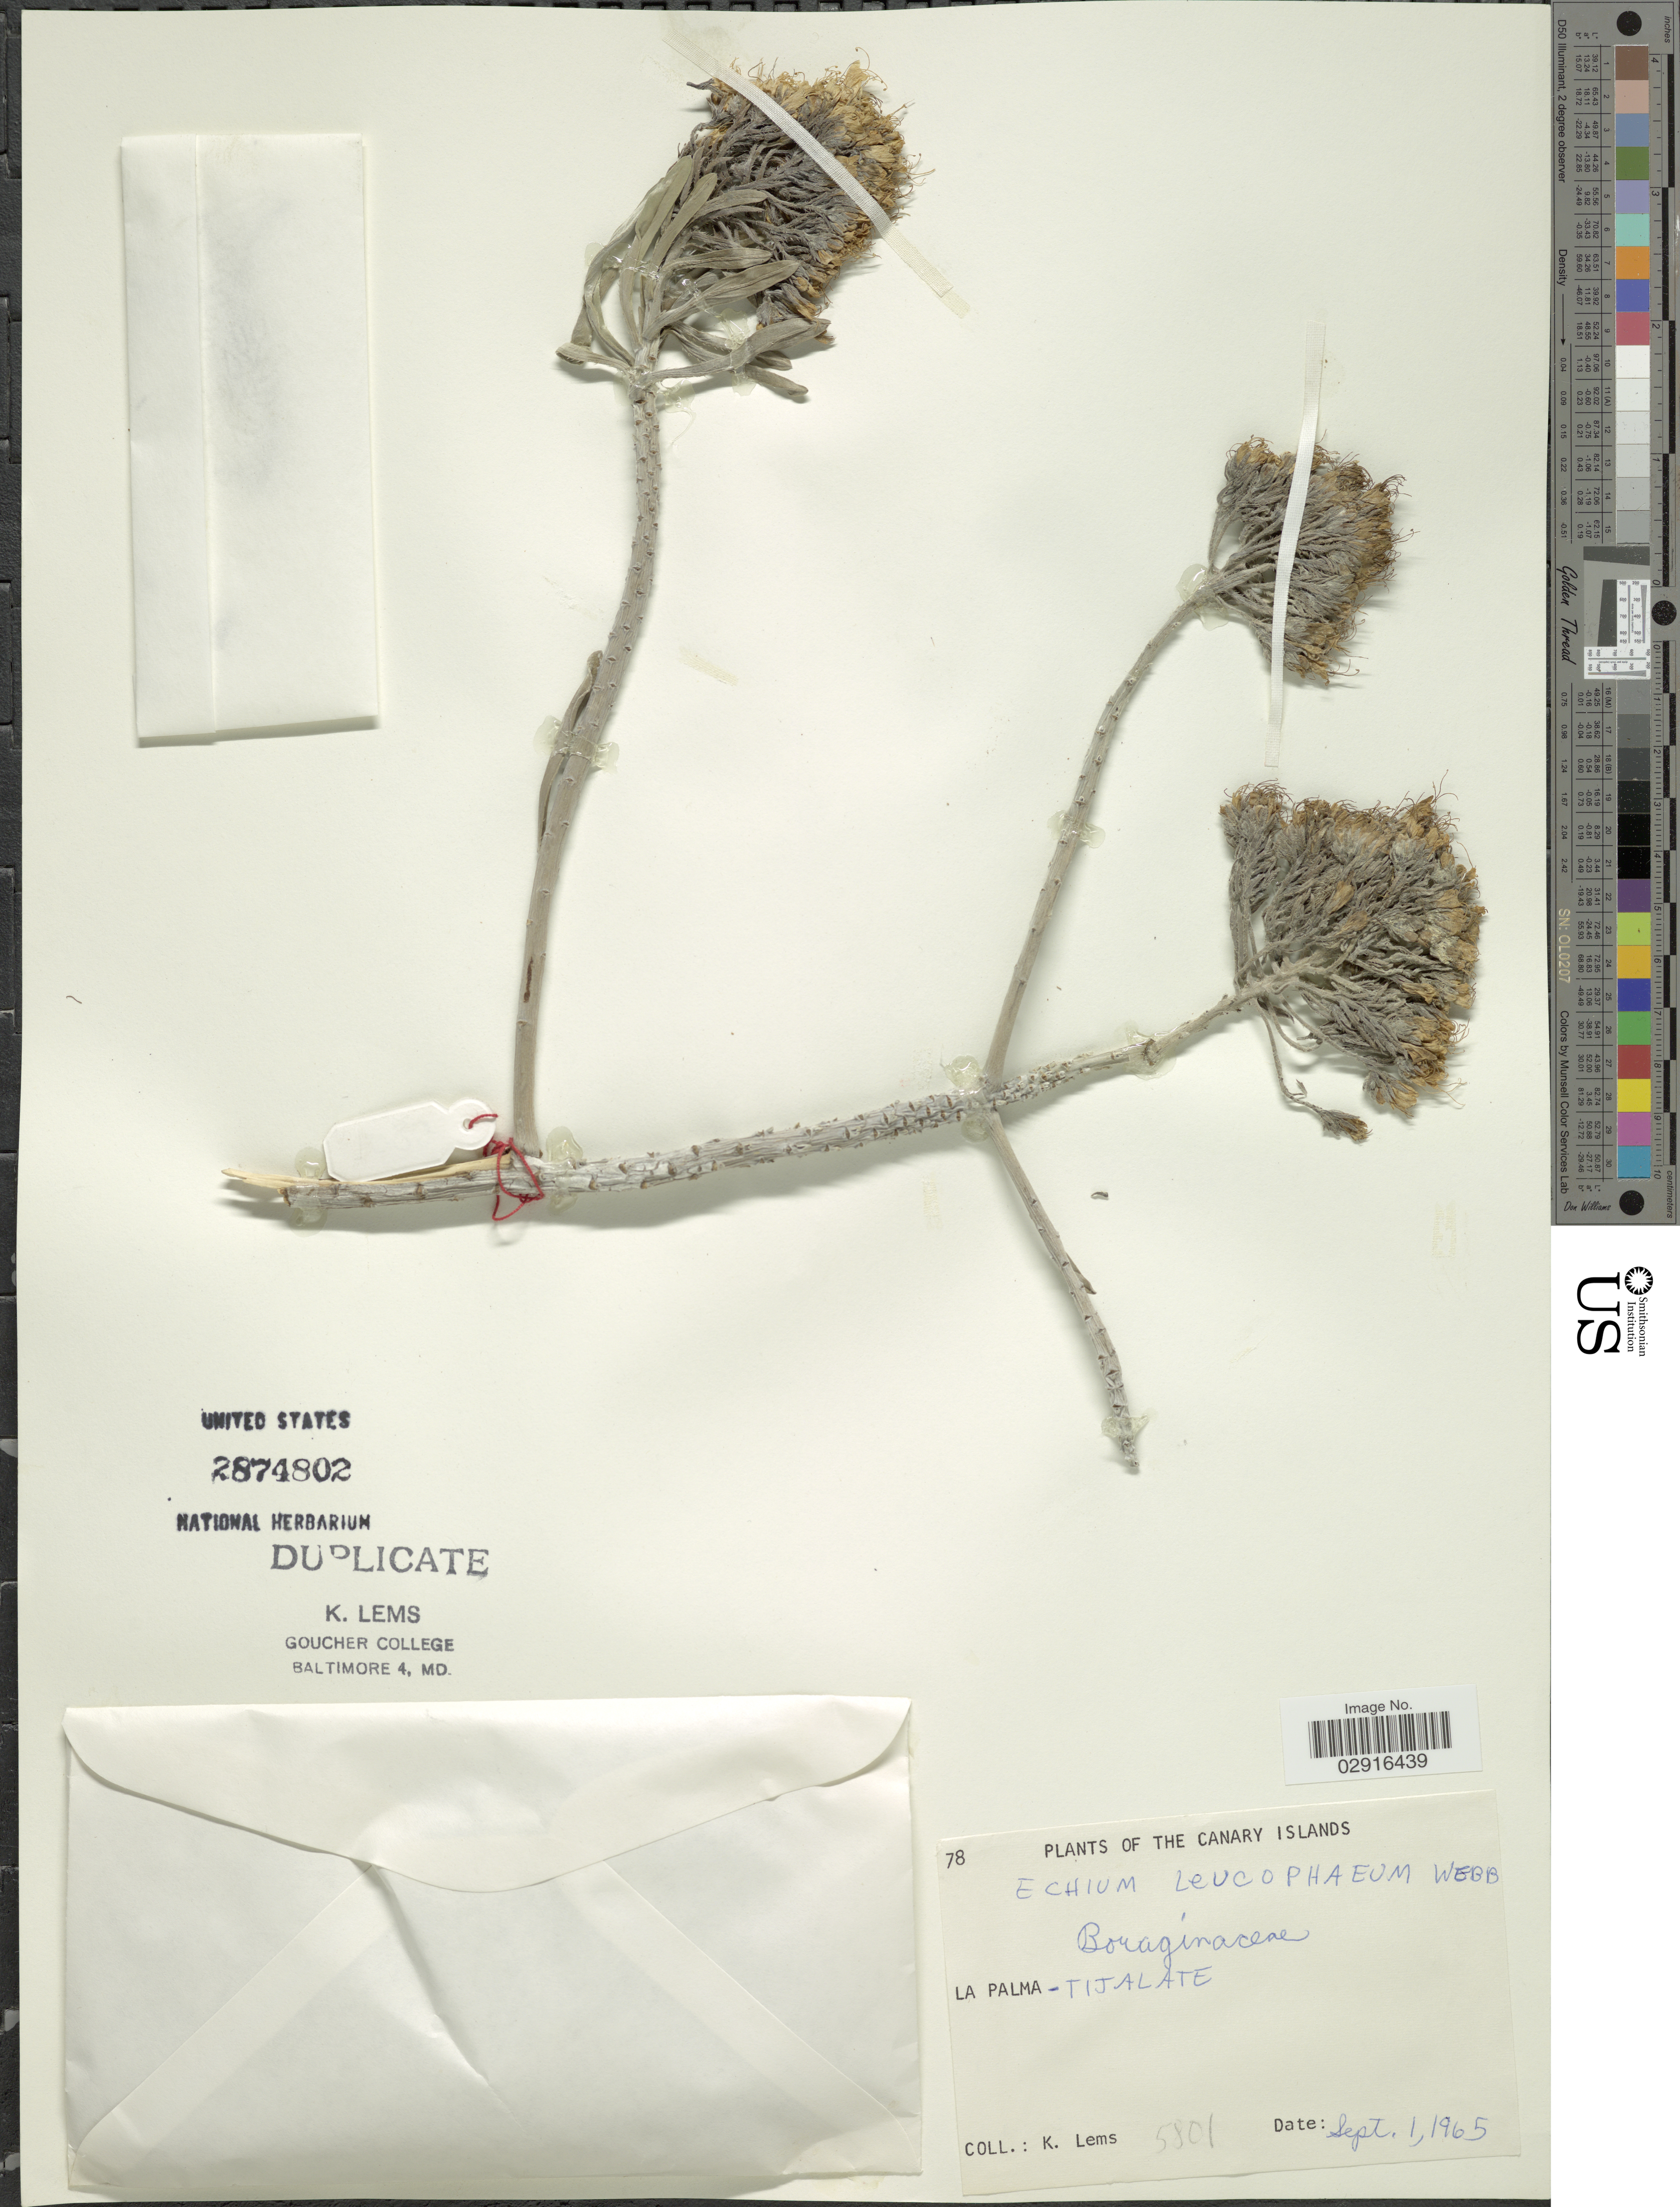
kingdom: Plantae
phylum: Tracheophyta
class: Magnoliopsida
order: Boraginales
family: Boraginaceae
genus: Echium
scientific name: Echium leucophaeum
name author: D.A. Webb ex Sprague & Hutch.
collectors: K. Lems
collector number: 5801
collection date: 1965-09-01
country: Spain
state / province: Canarias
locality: Canary Islands. La Palma - Tijalate.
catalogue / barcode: US 2874802